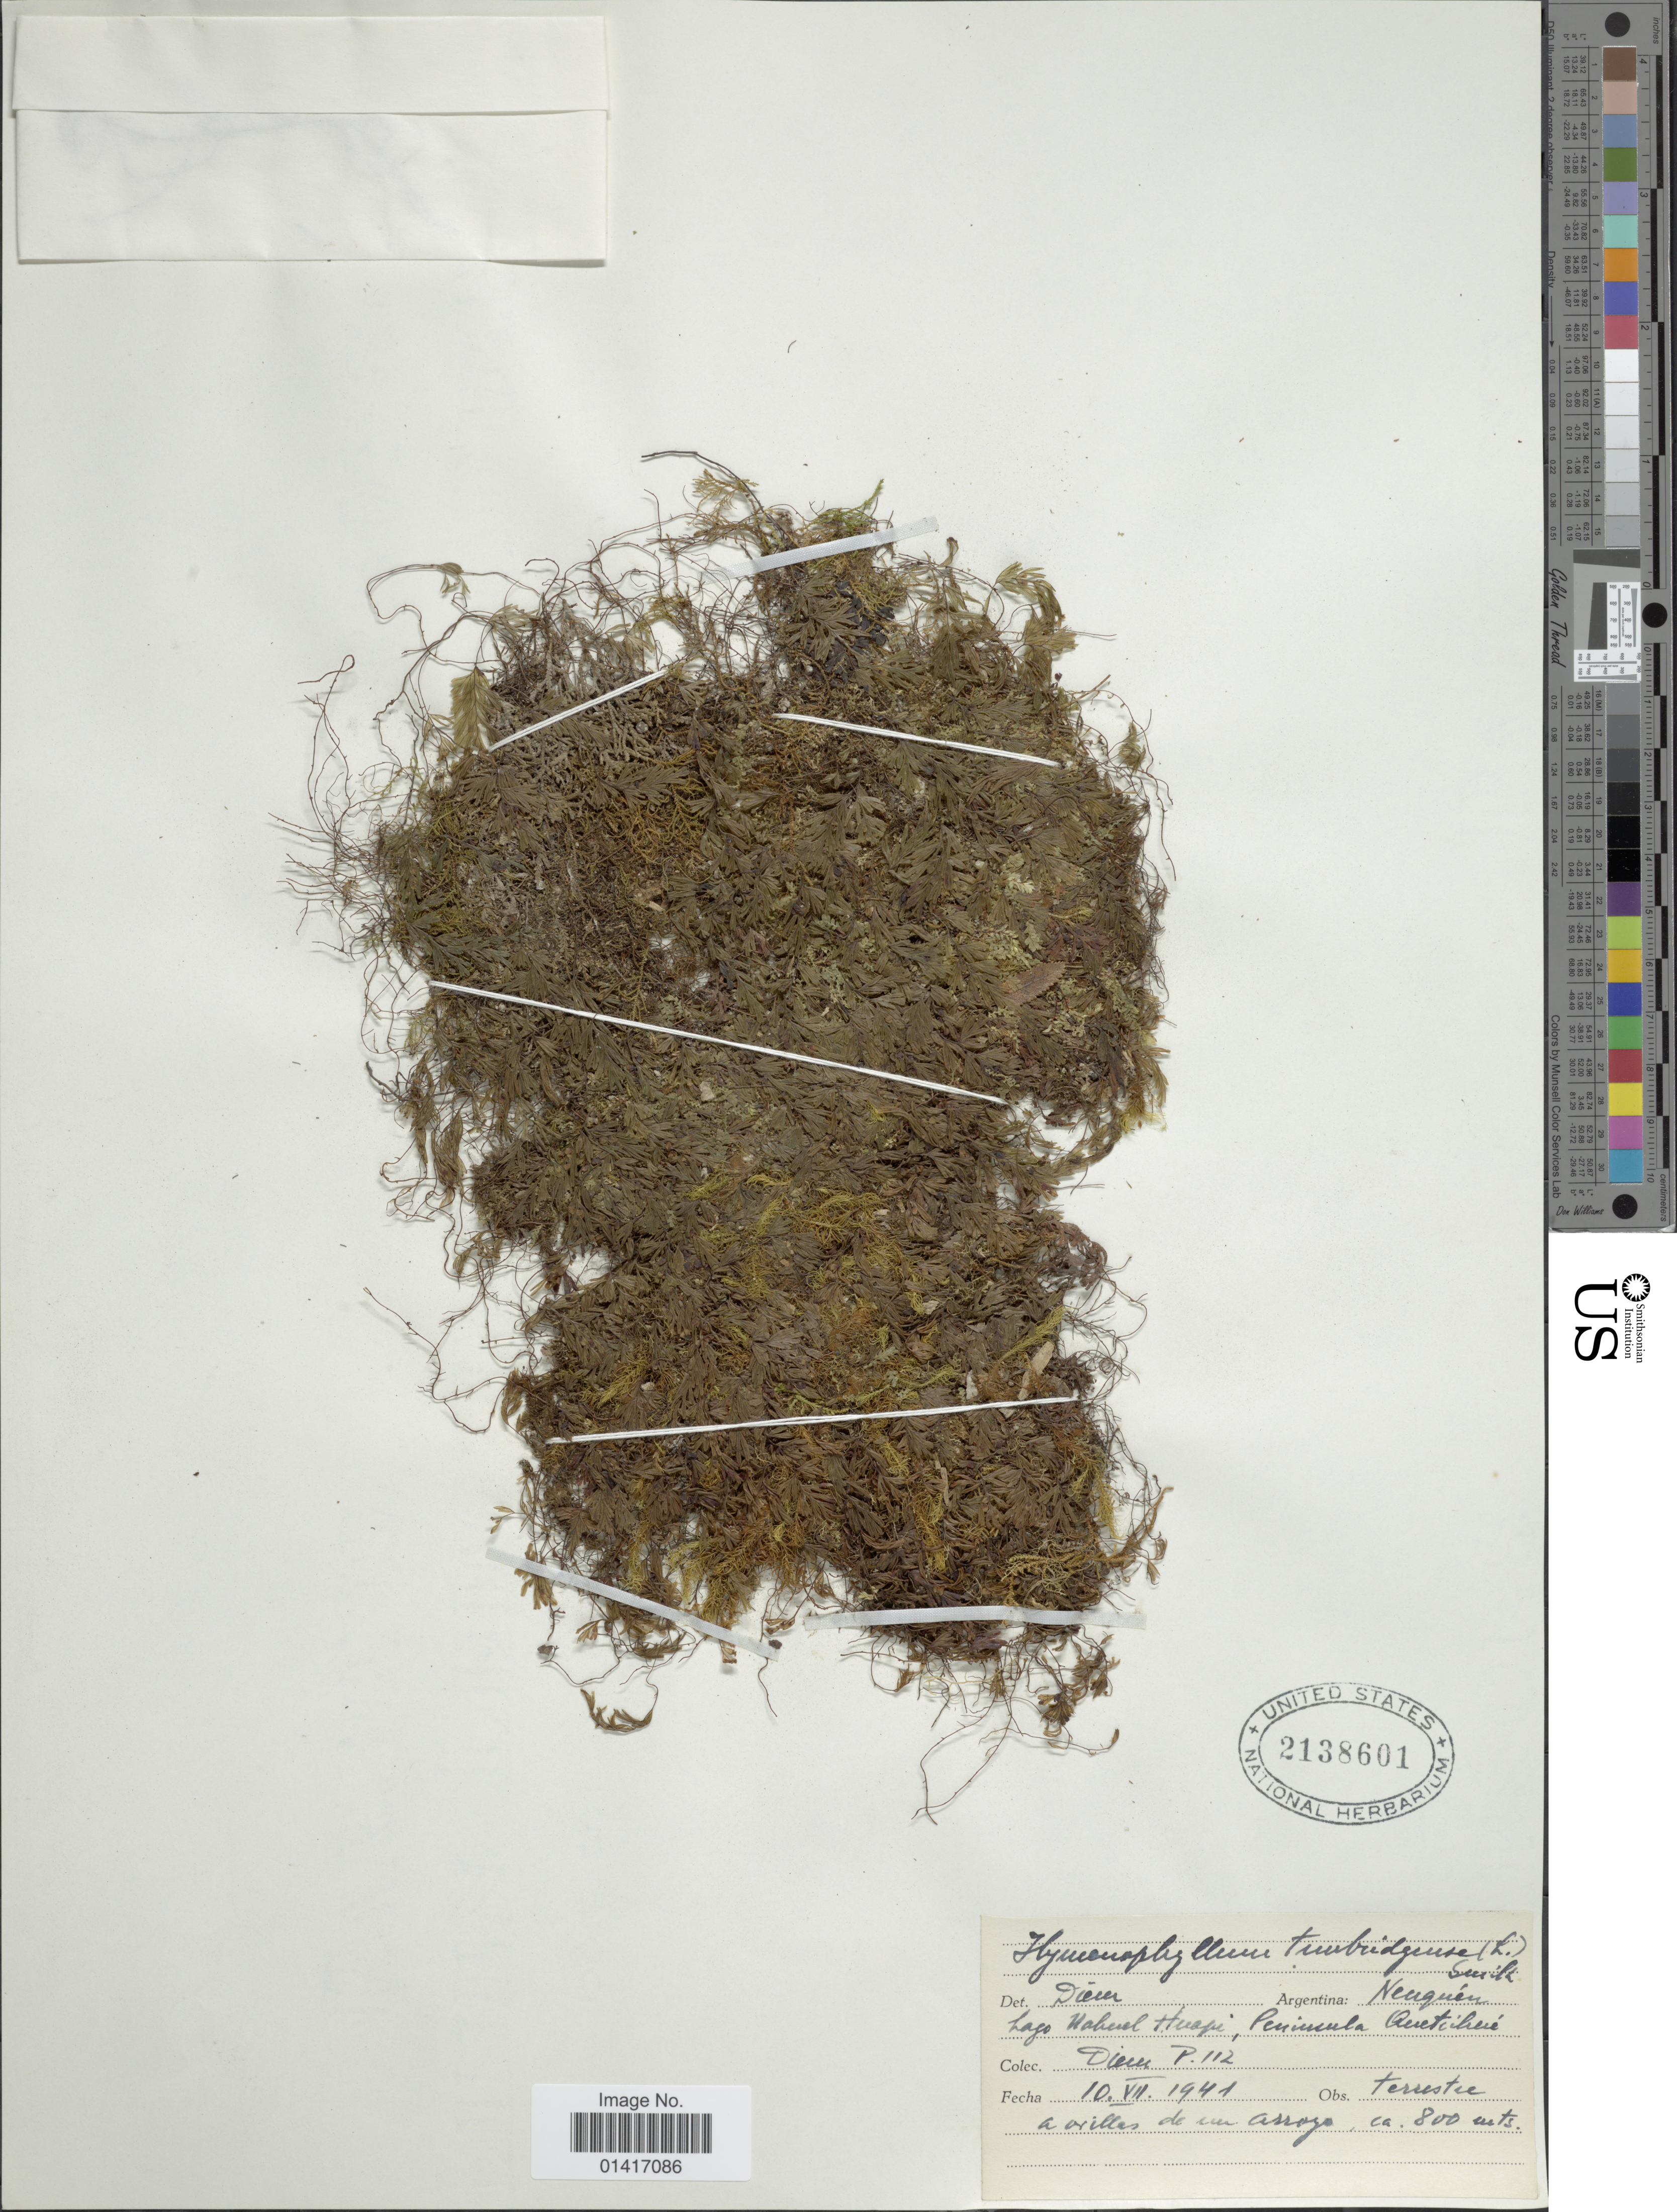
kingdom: Plantae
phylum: Tracheophyta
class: Polypodiopsida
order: Hymenophyllales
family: Hymenophyllaceae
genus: Hymenophyllum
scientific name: Hymenophyllum tunbrigense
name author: (L.) Small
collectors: J. Diem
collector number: P112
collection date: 1941-07-10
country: Argentina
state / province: Neuquen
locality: Lago Nahual Huape, Peninsula Quetihué. Terrestre aorilles de eu Arrozo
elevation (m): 800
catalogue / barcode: US 2138601